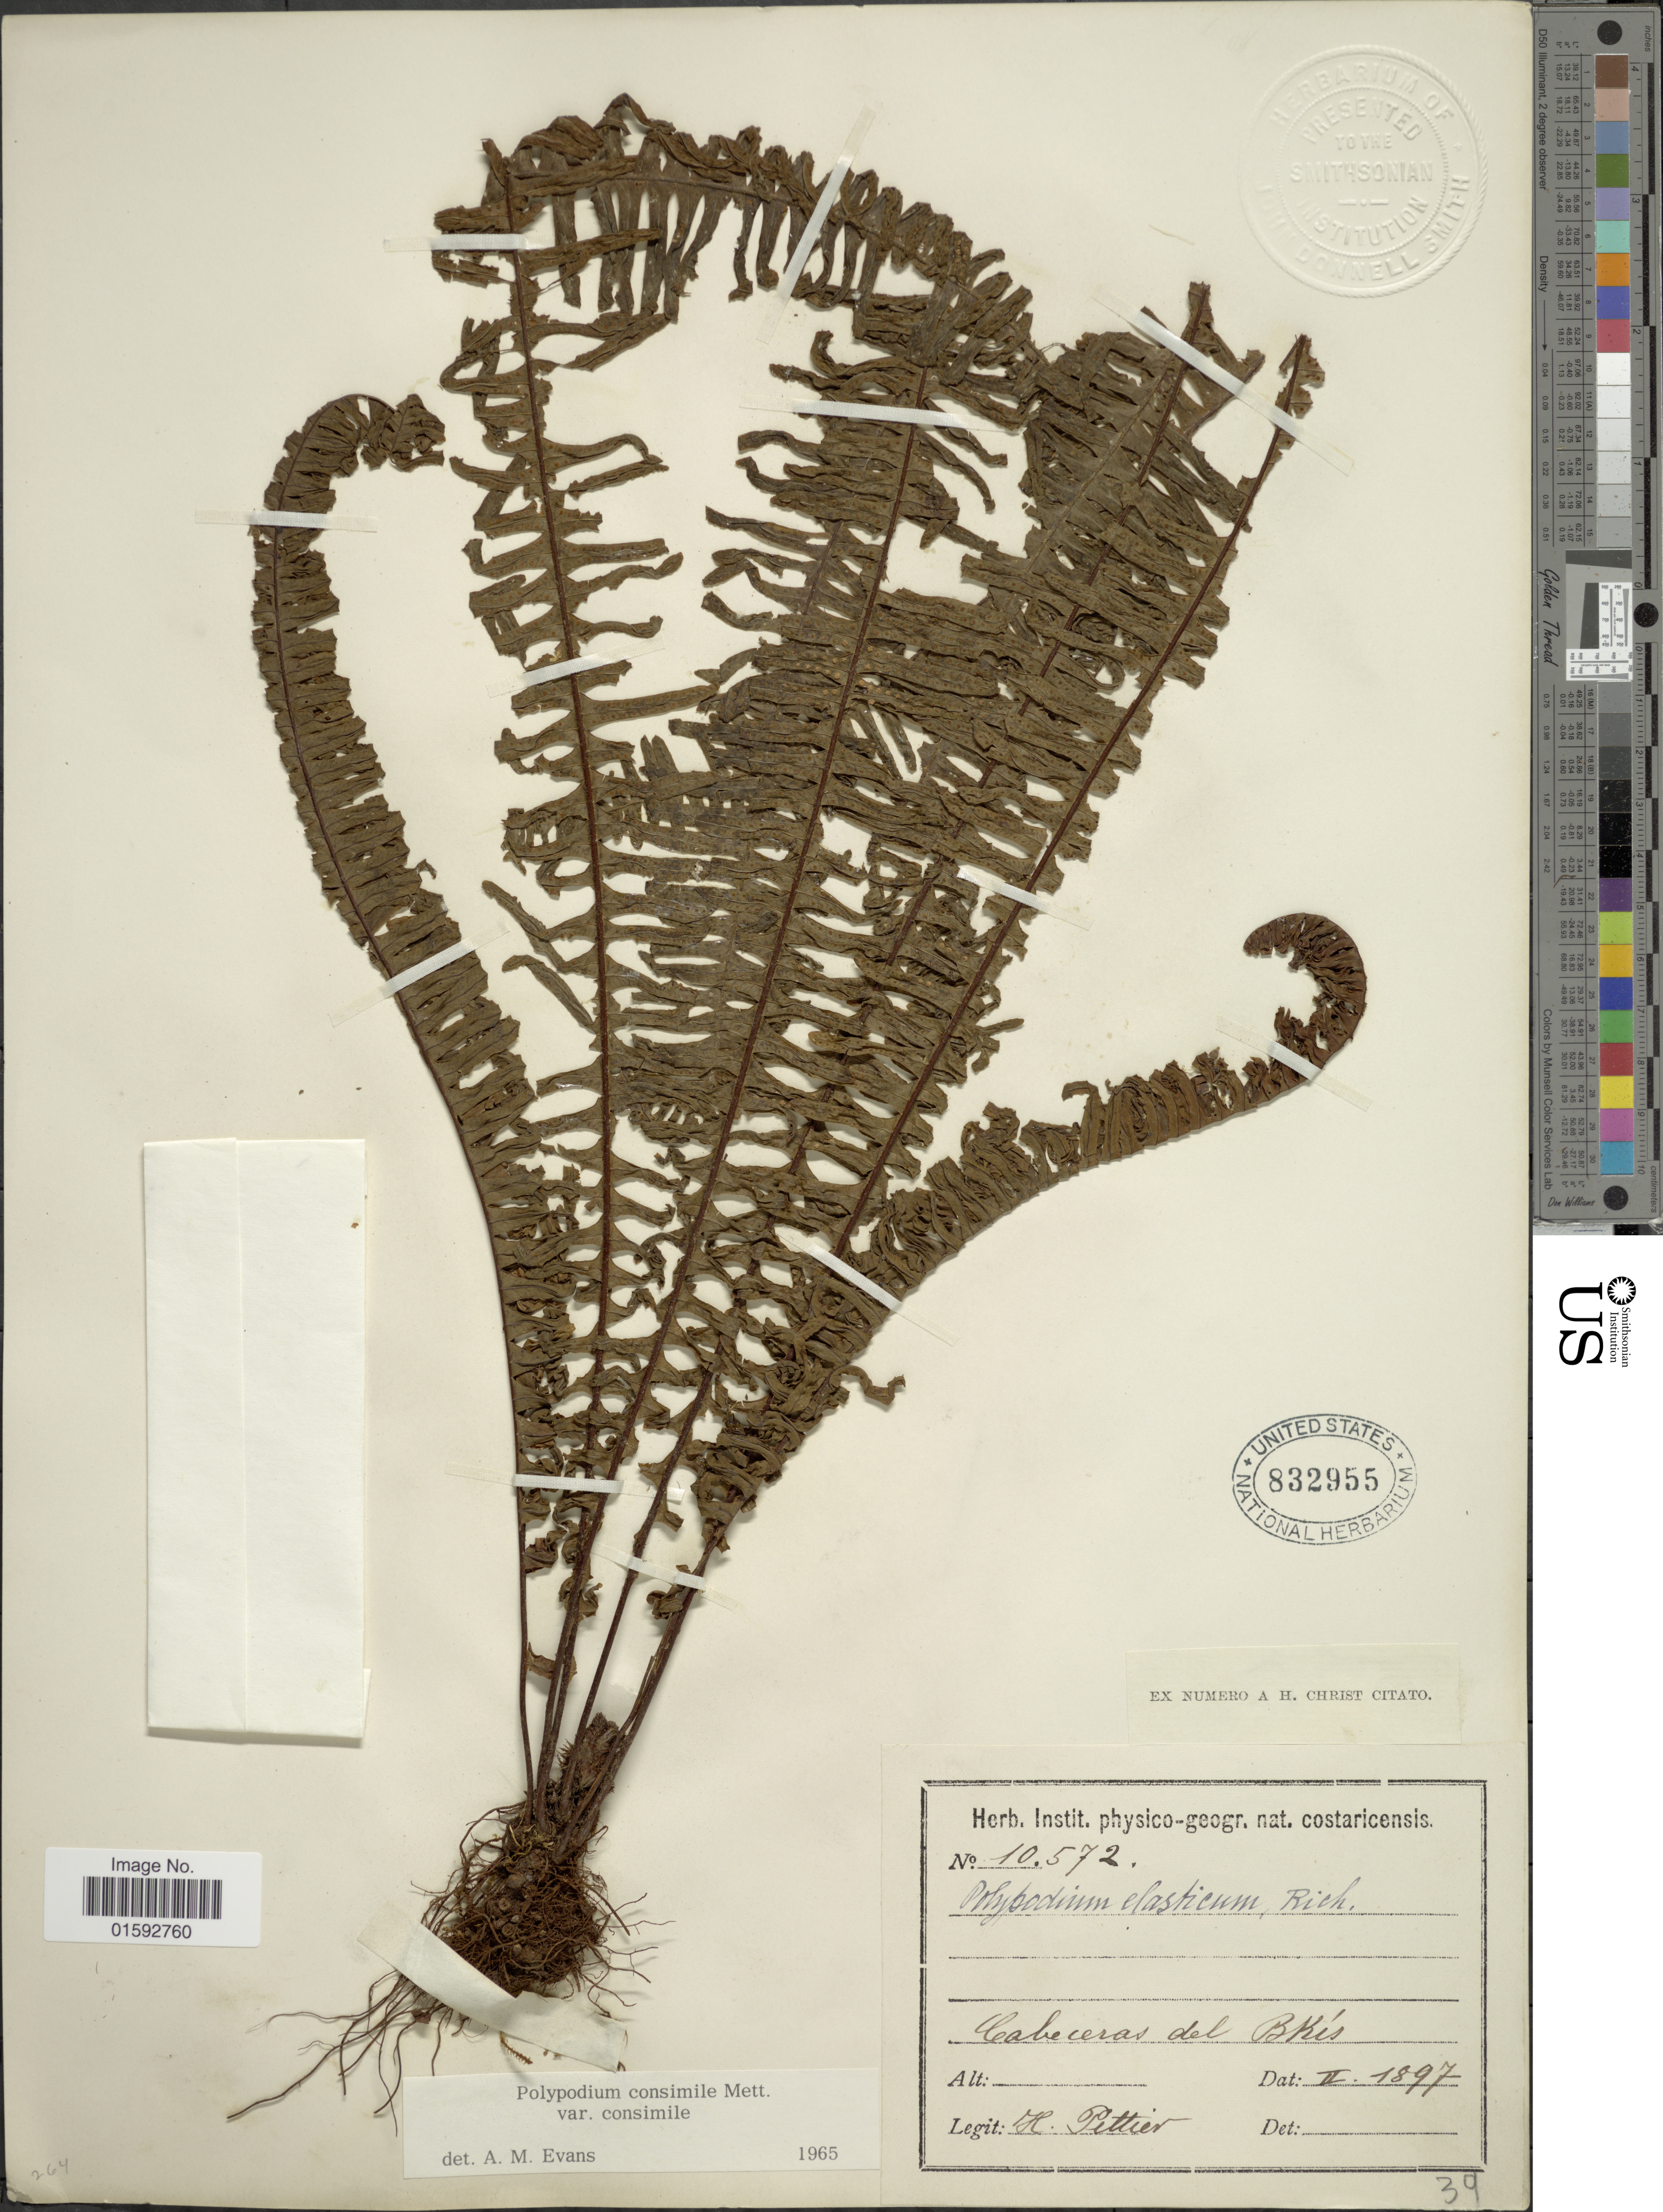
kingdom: Plantae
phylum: Tracheophyta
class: Polypodiopsida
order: Polypodiales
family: Polypodiaceae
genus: Pecluma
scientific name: Pecluma consimilis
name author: (Mett.) M.G. Price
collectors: H. F. Pittier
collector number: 10572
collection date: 1897-02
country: Costa Rica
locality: Cabeceras del Bkís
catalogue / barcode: US 832955